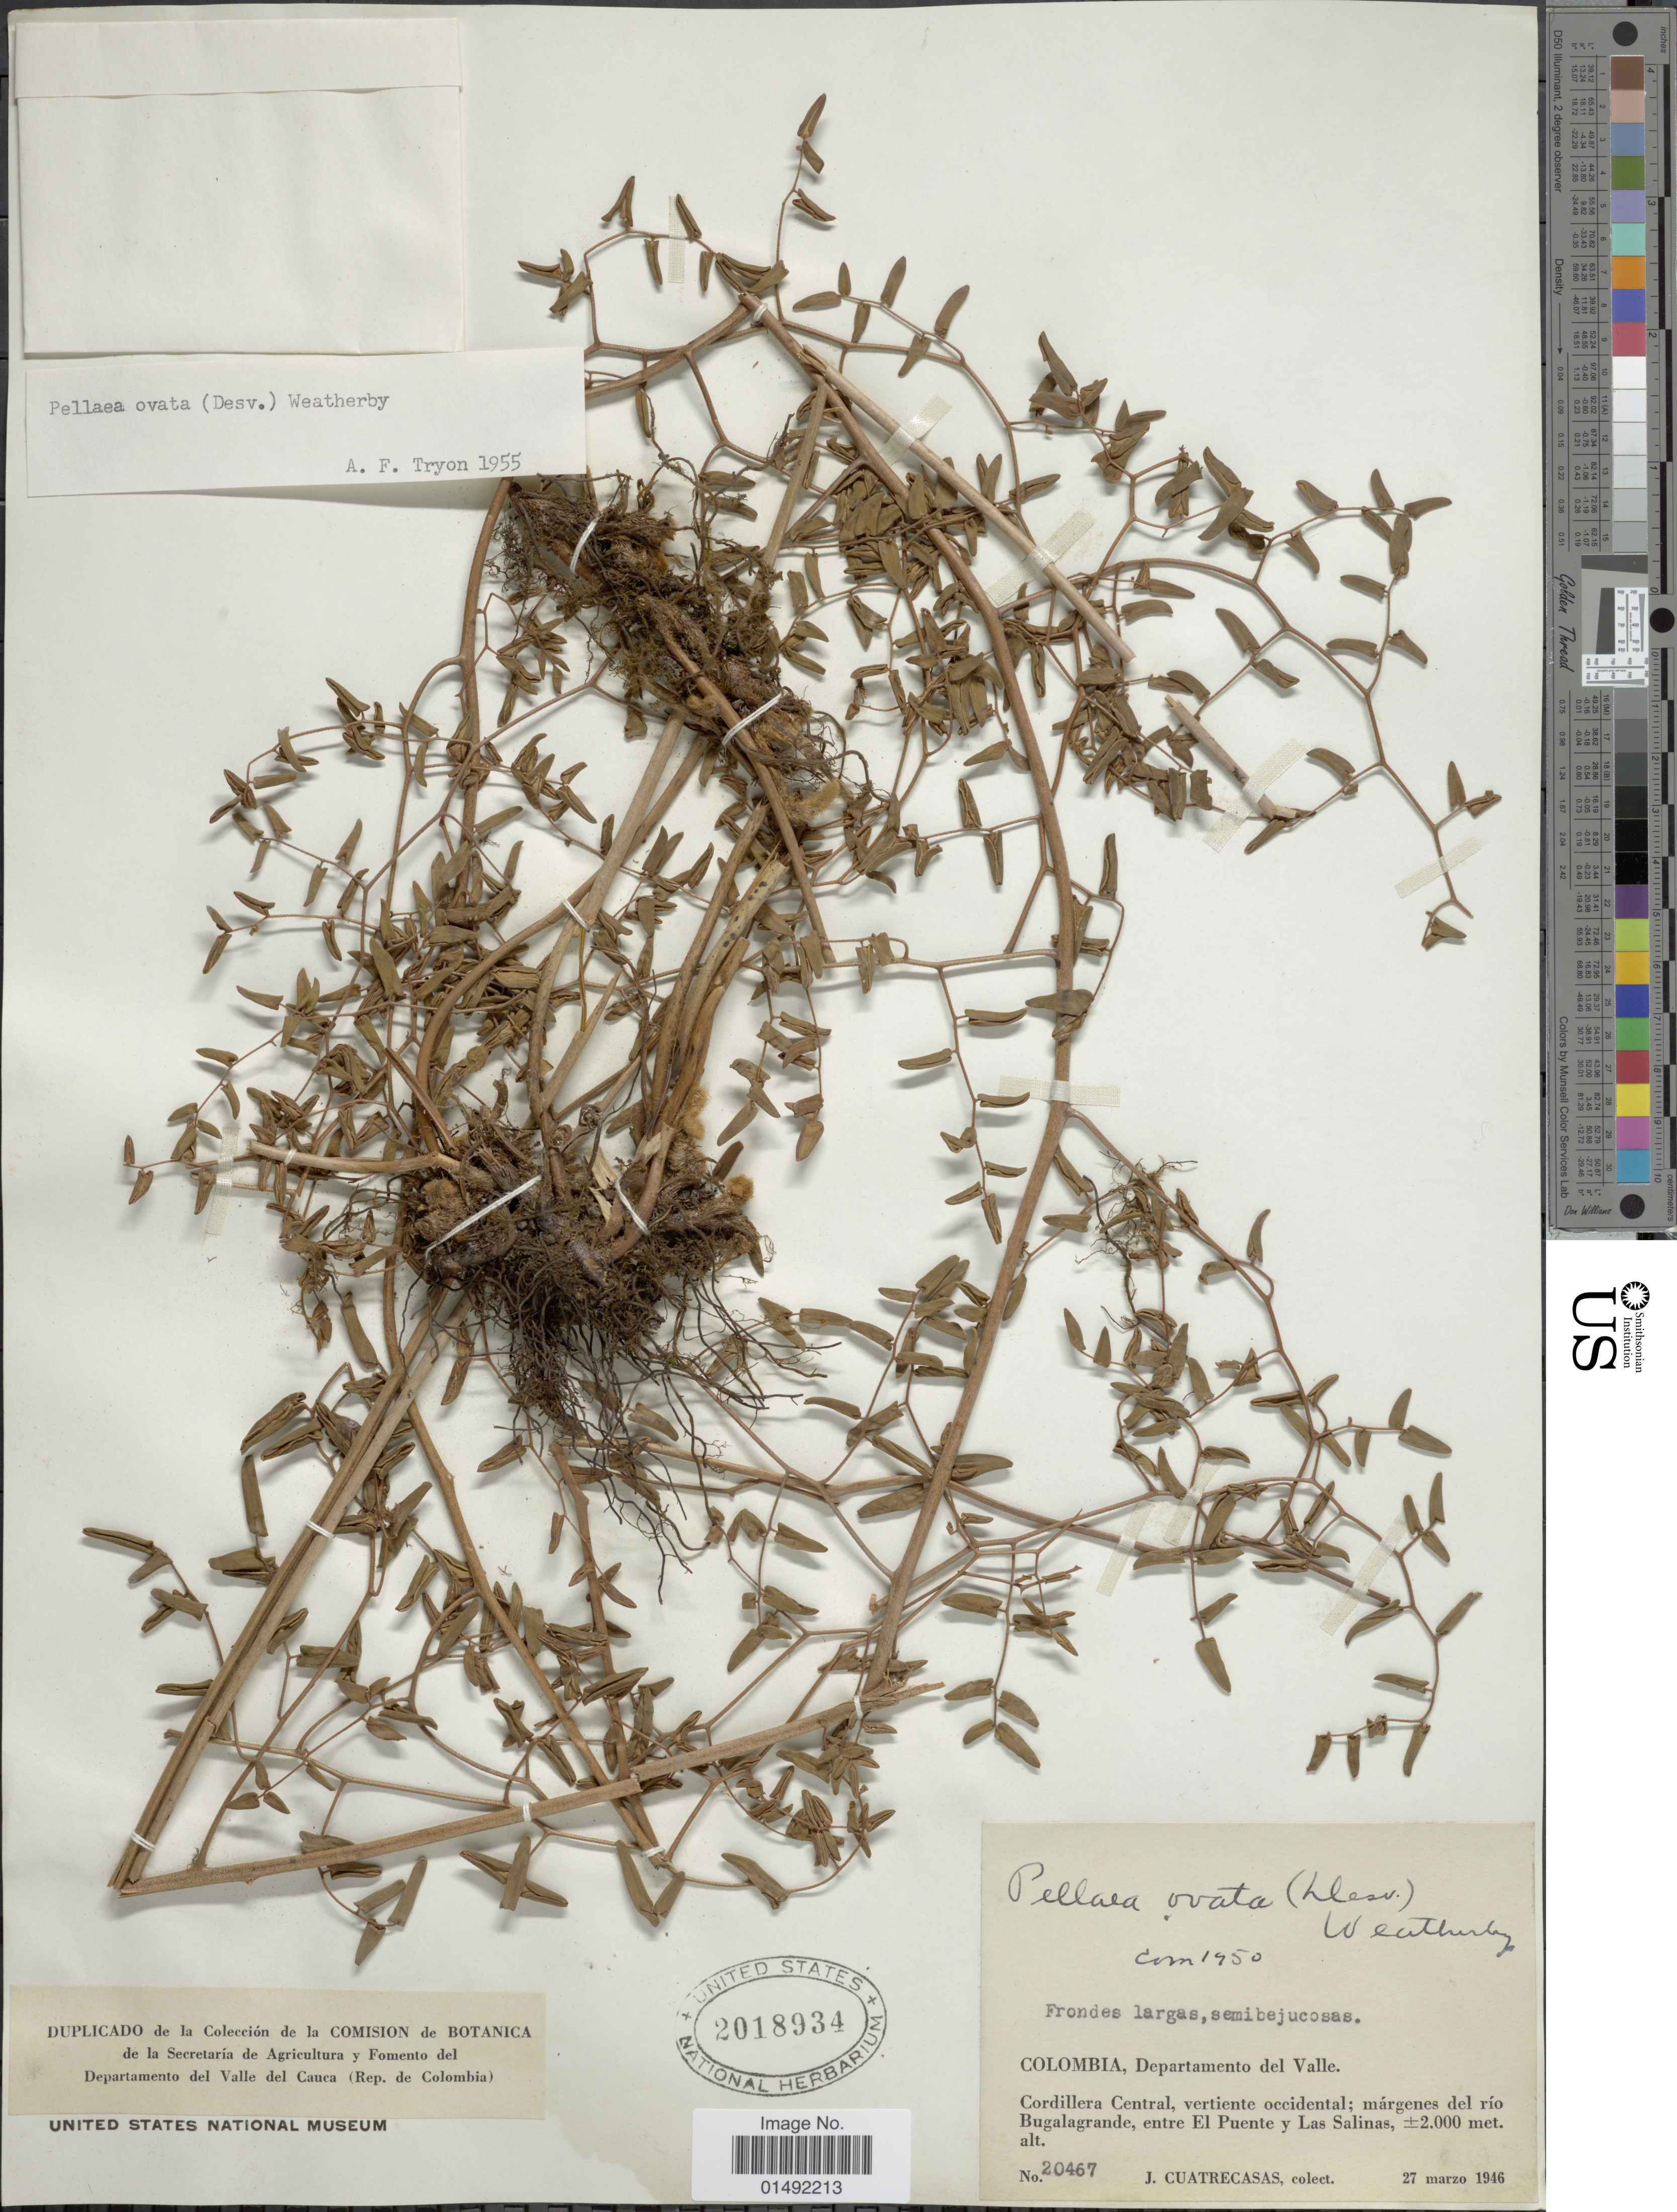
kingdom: Plantae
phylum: Tracheophyta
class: Polypodiopsida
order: Polypodiales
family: Pteridaceae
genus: Pellaea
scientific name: Pellaea ovata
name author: (Desv.) Weath.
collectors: J. Cuatrecasas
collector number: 20467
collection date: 1946-03-27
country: Colombia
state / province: Valle del Cauca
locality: Departamento del valle, Cordillera Central, vertiente occidental; márgens del río Bugalagrande, entre El Puente y Las Salinas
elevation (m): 2000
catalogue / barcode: US 2018934